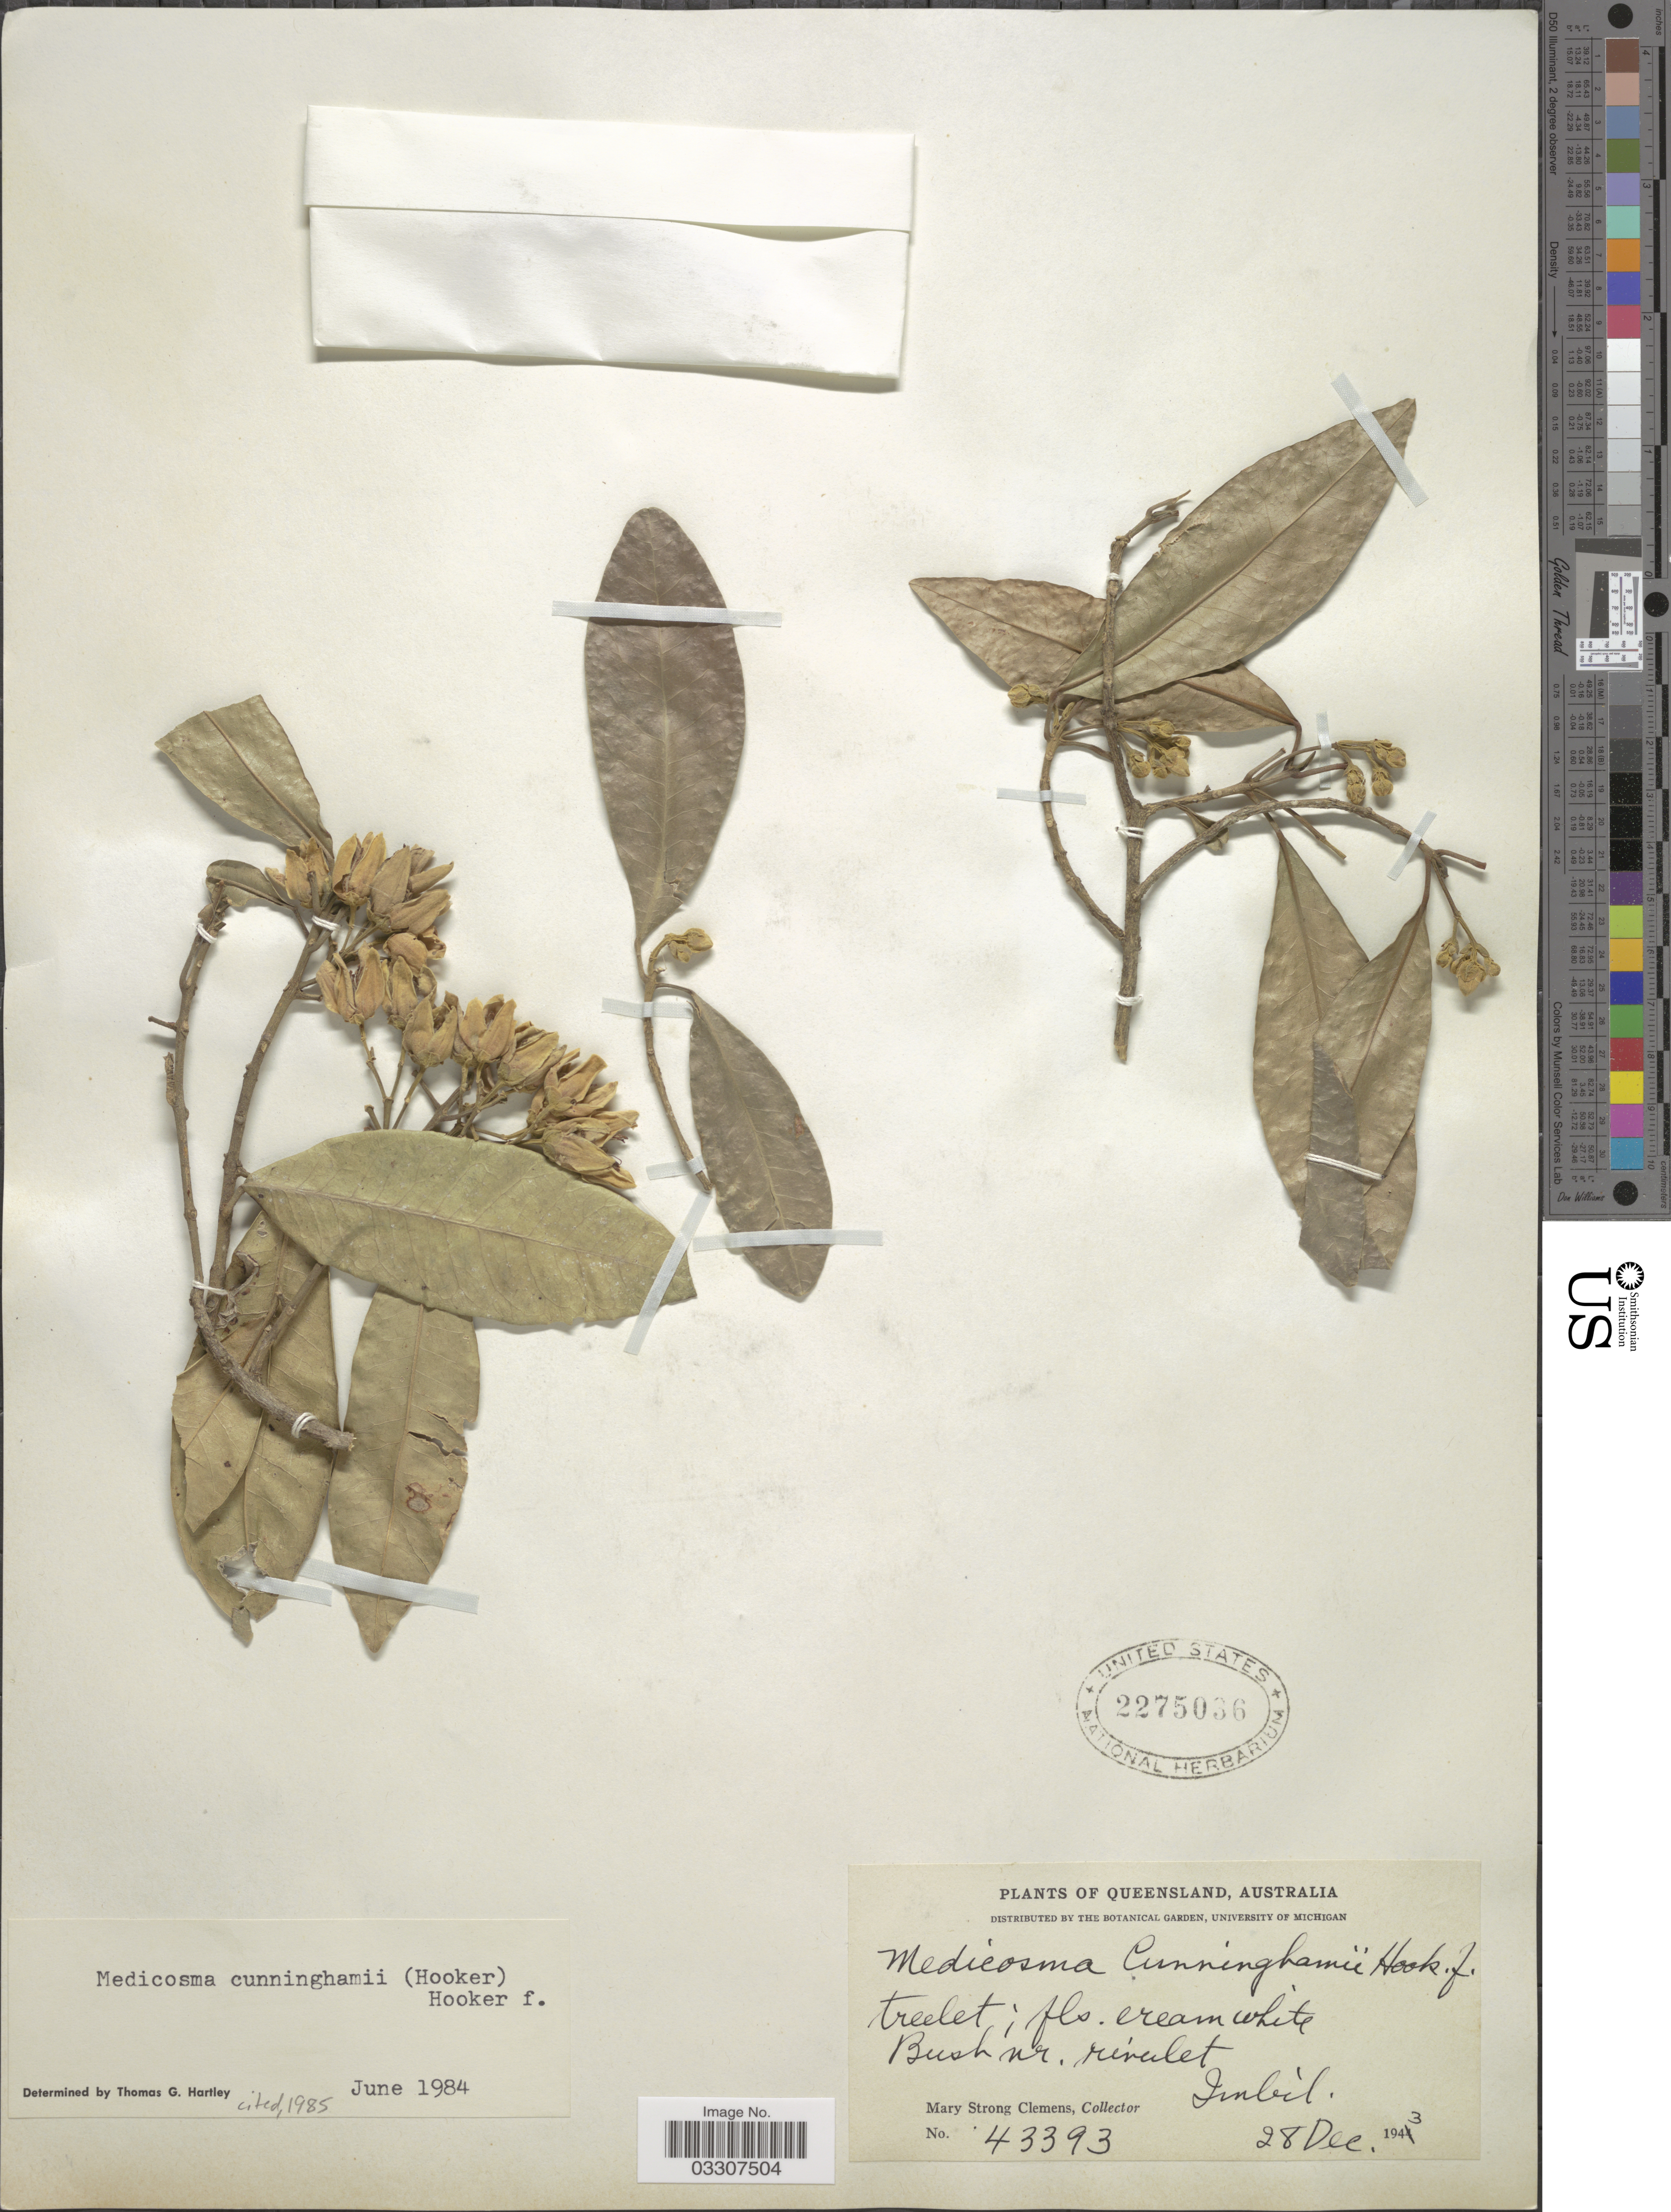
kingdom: Plantae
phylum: Tracheophyta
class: Magnoliopsida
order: Sapindales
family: Rutaceae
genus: Medicosma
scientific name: Medicosma cunninghamii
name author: (Hook.) Benth. & Hook. f.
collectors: M. S. Clemens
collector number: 43393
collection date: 1943-12-28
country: Australia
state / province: Queensland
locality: Bush nr. rivulet. [unsure placement] Imbil.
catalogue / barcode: US 2275036